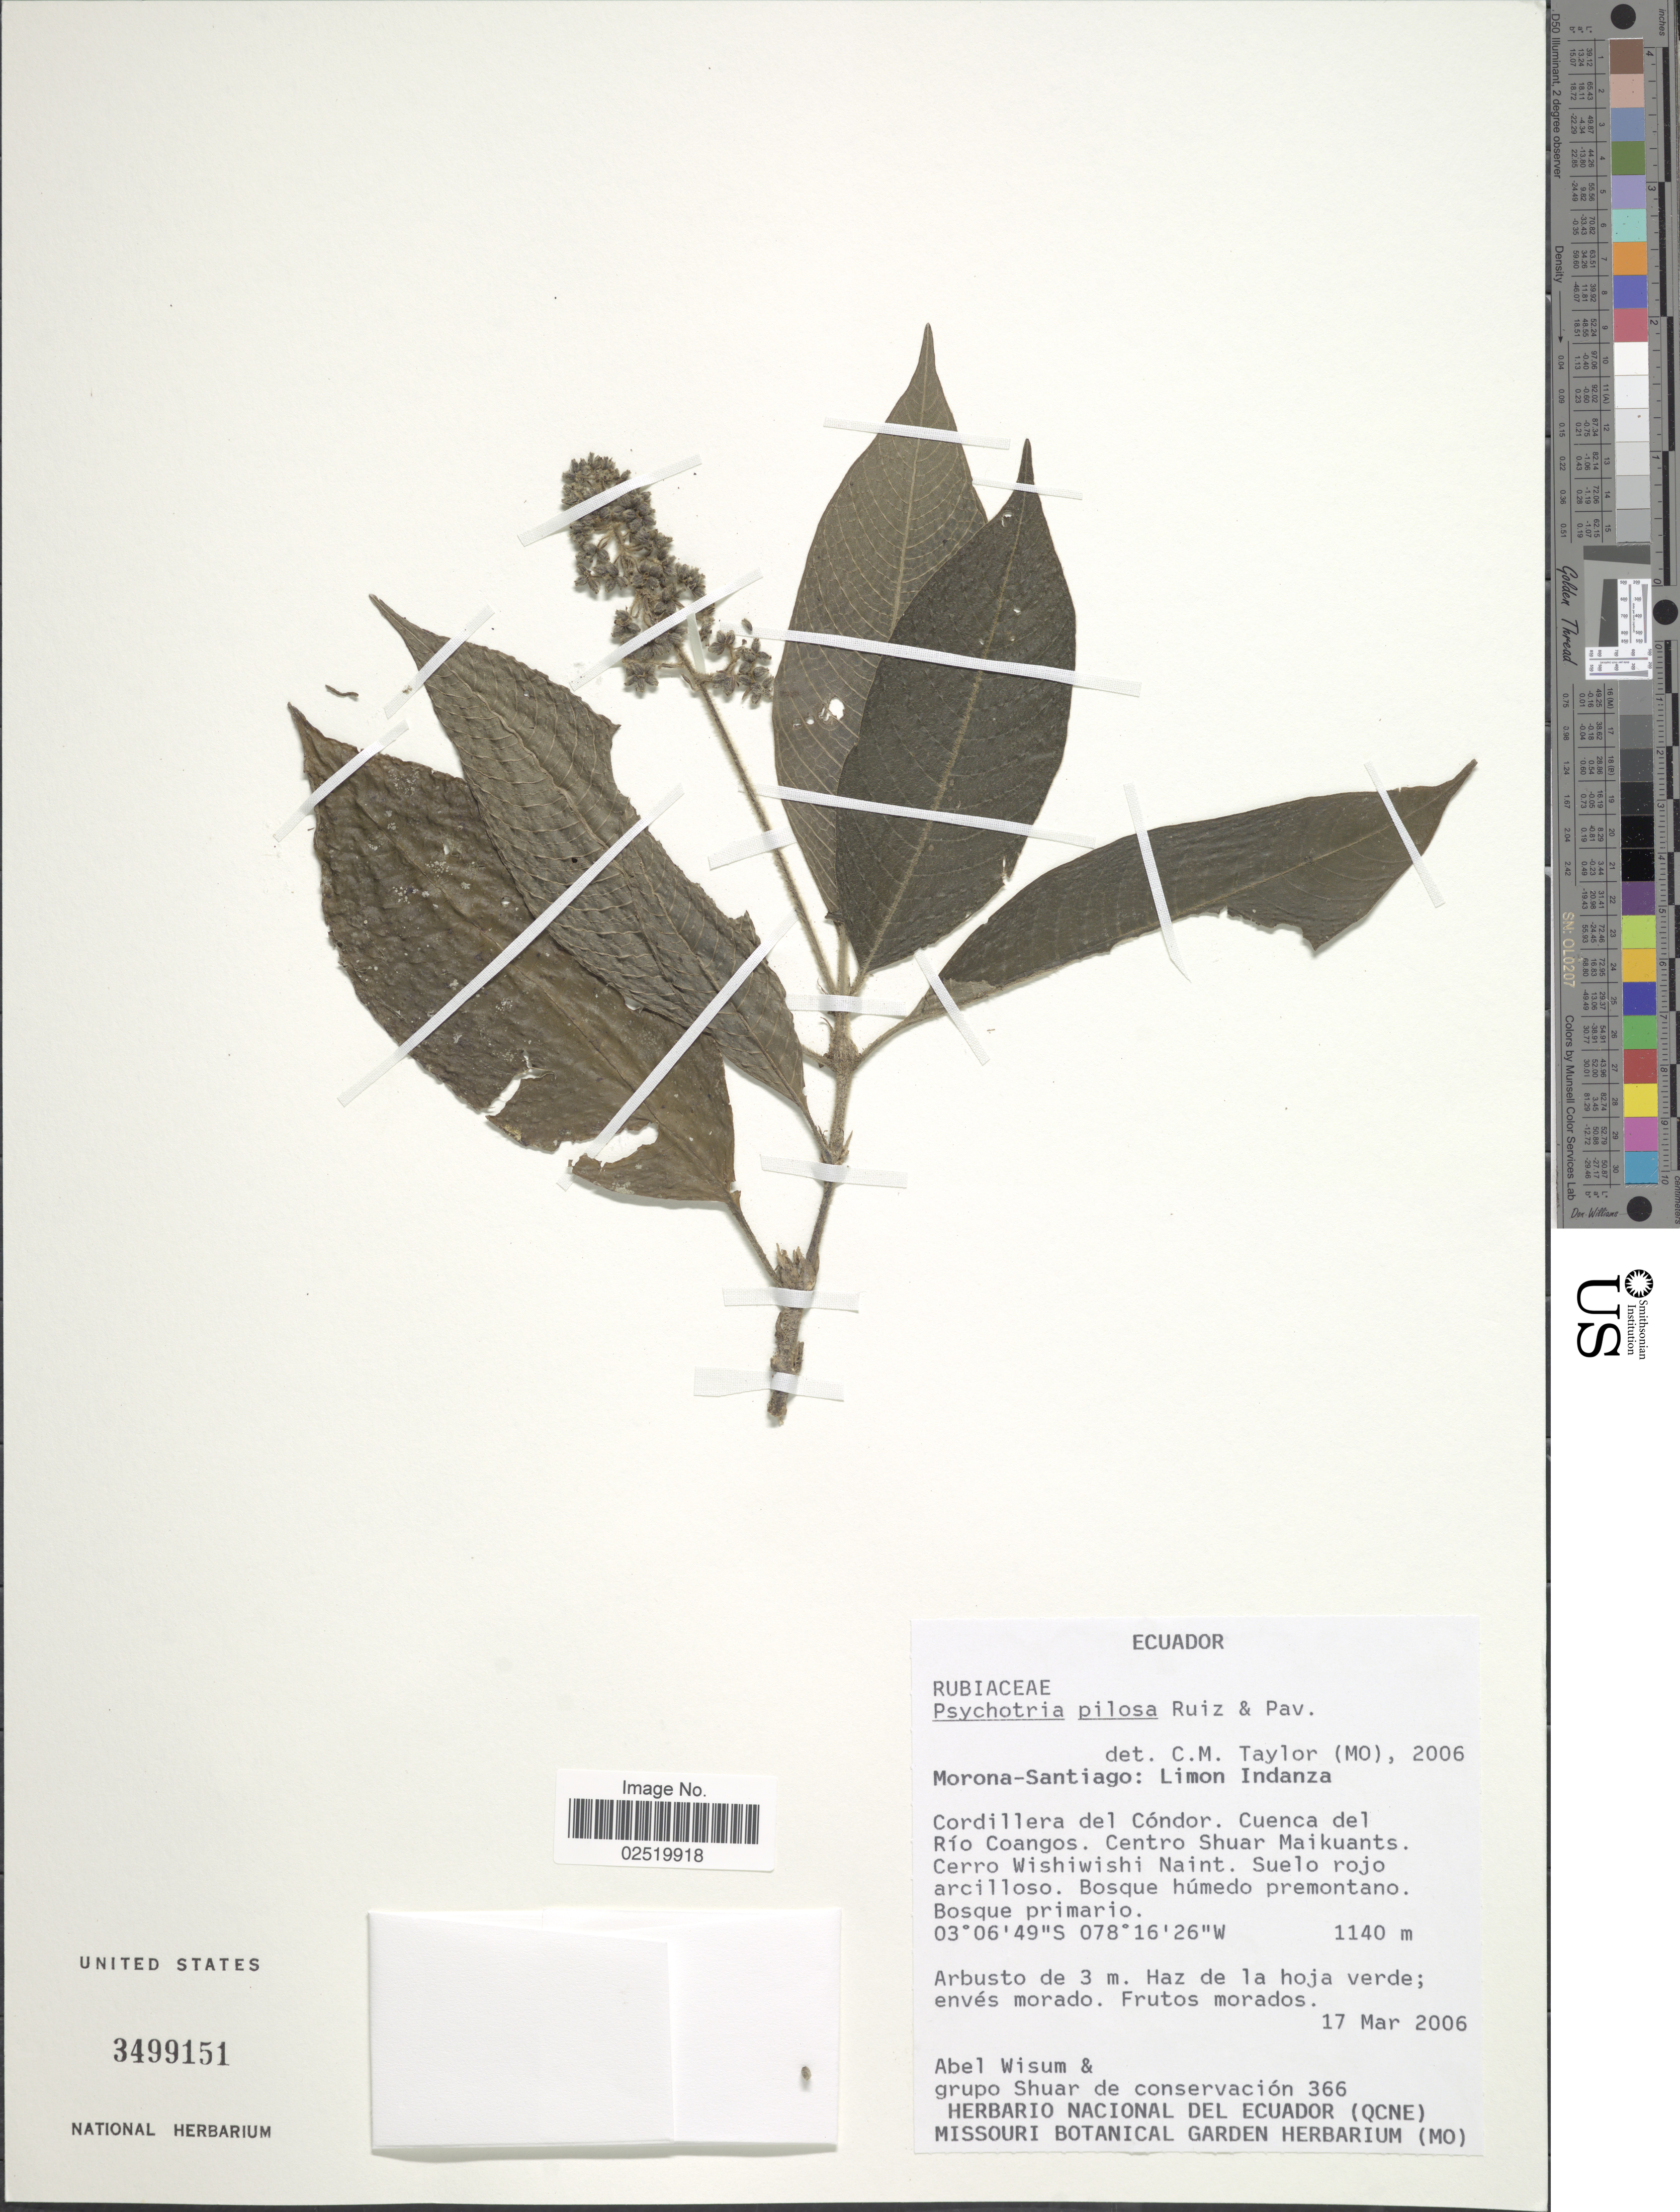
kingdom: Plantae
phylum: Tracheophyta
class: Magnoliopsida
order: Gentianales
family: Rubiaceae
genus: Psychotria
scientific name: Psychotria pilosa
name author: Ruiz & Pav.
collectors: A. Wisum & Grupo Shuar de conservación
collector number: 366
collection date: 2006-03-17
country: Ecuador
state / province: Morona-Santiago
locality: Limon Indanza. Cordillera del Condor. Cuenca del Rio Coangos. Centro Shuar Maikunts. Cerro Wishiwishi Naint. Suelo rojo.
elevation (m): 1140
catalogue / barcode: US 3499151